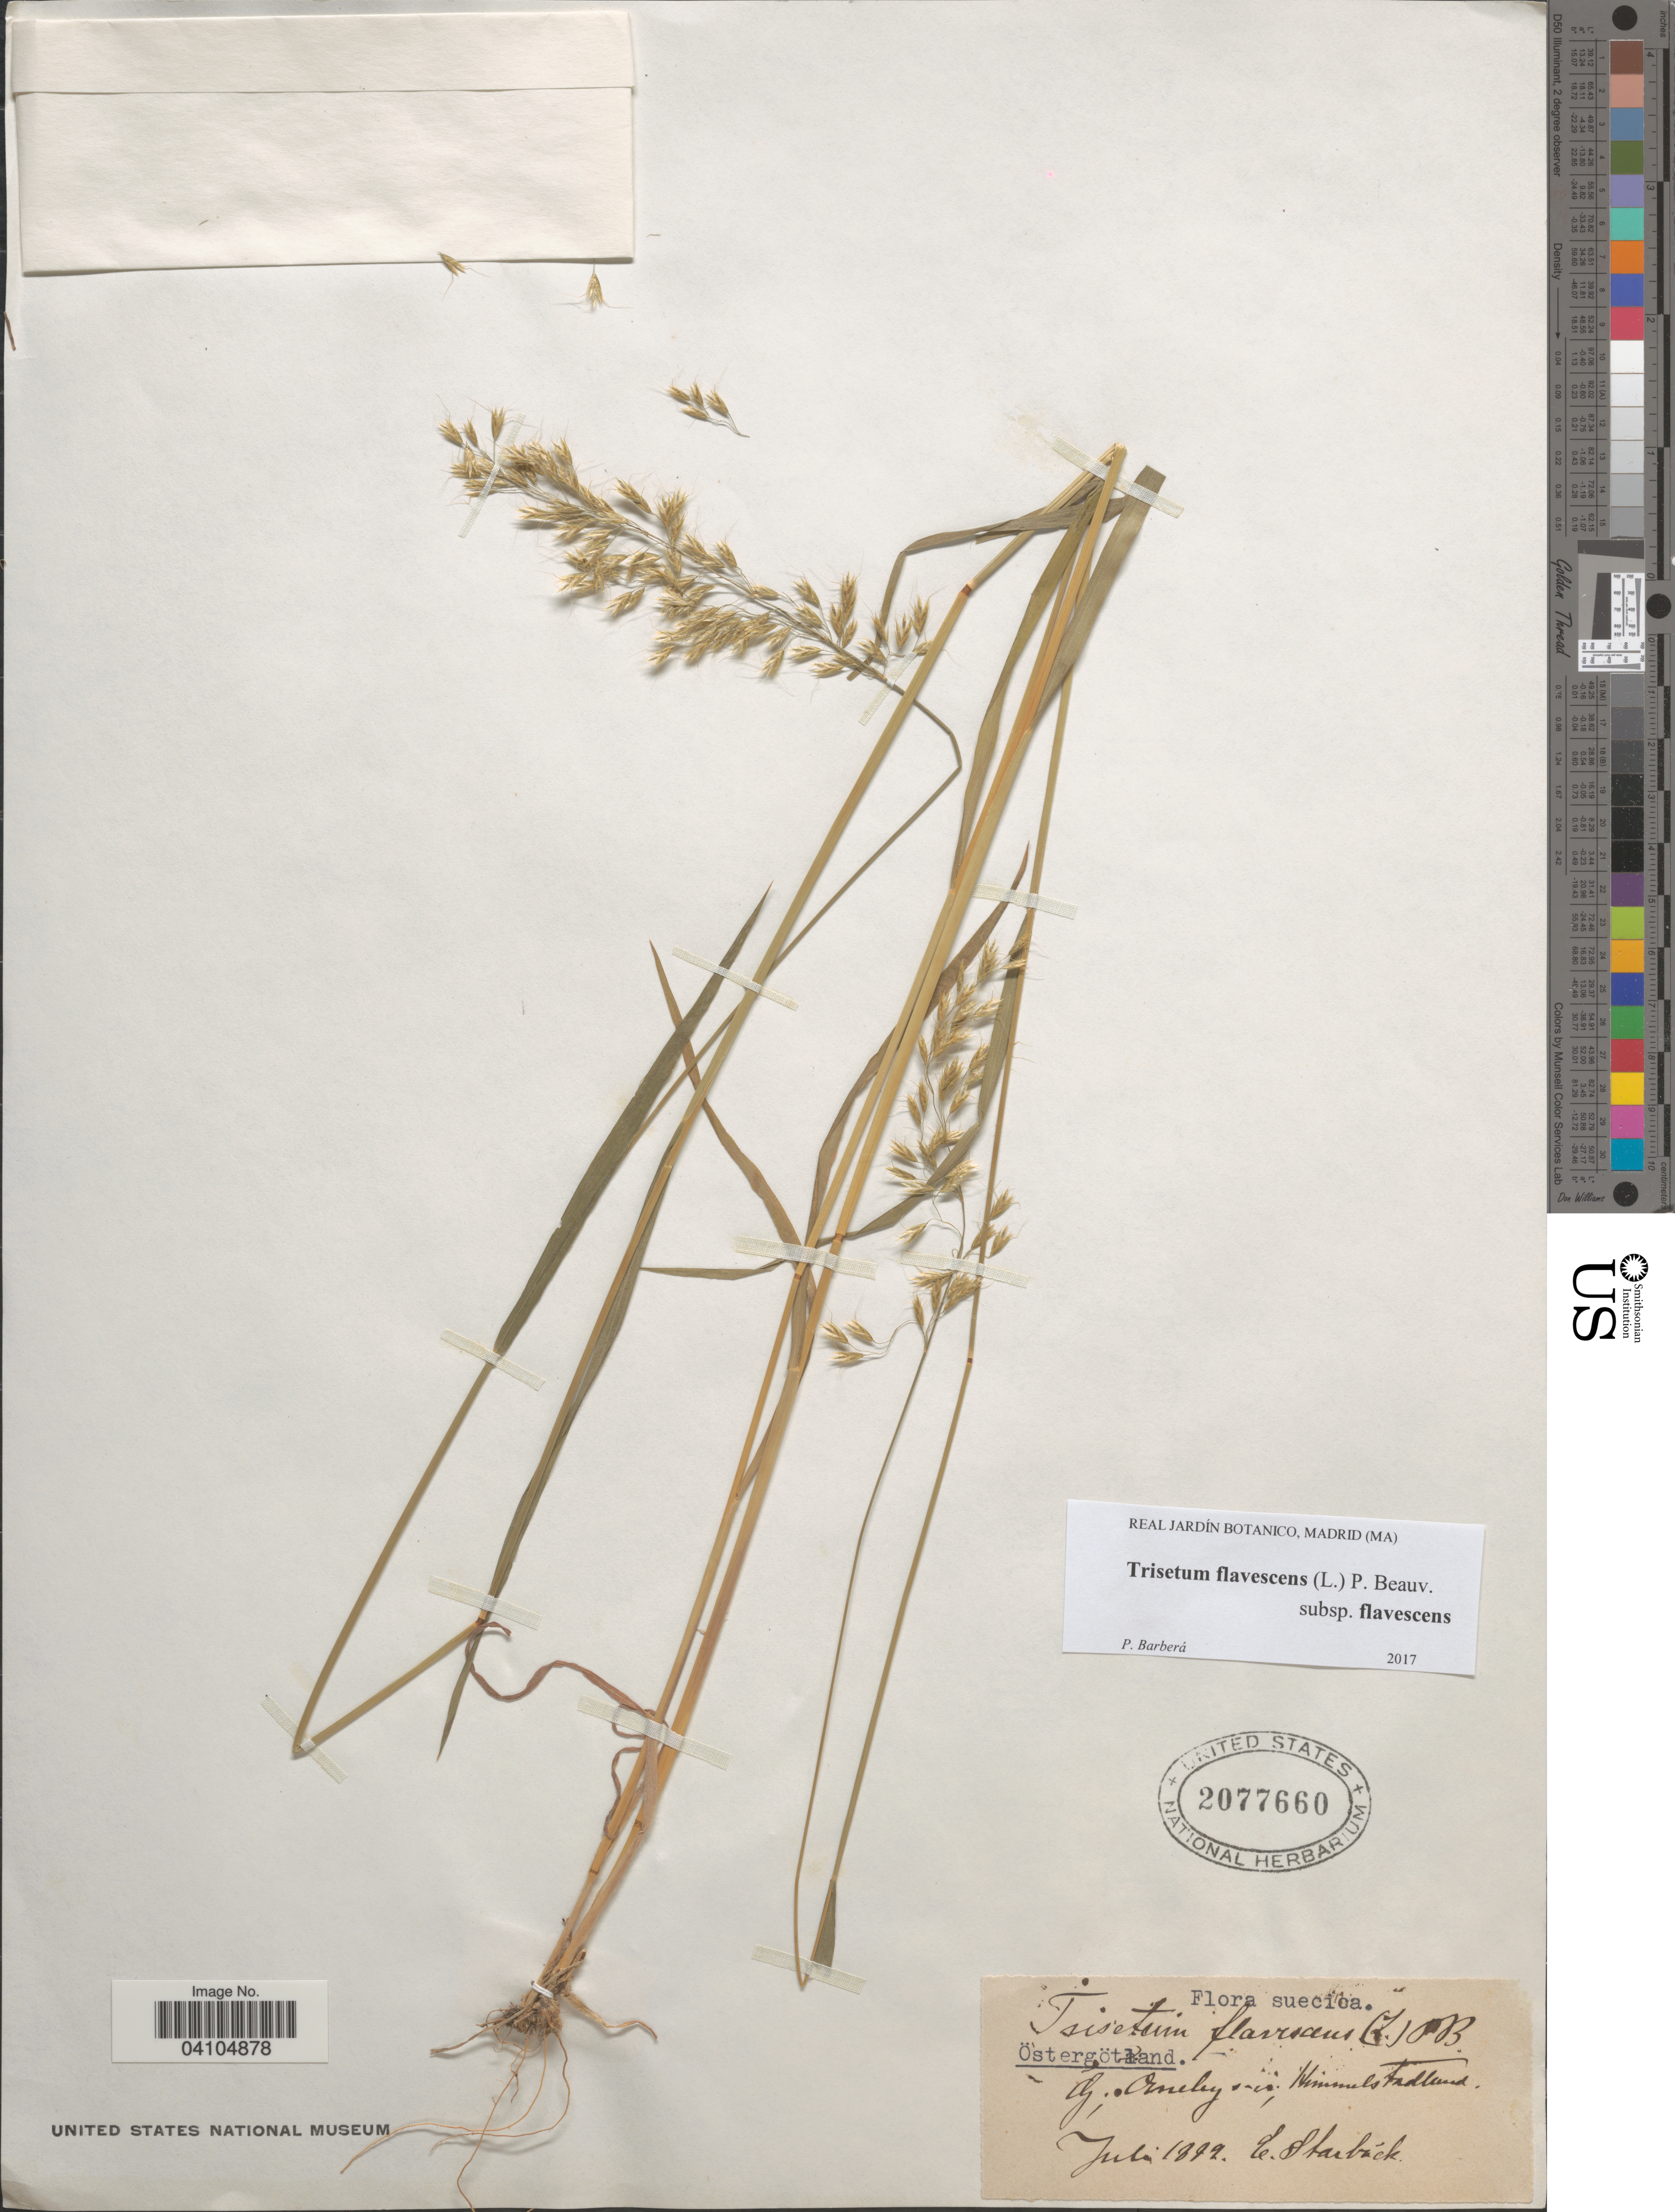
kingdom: Plantae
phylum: Tracheophyta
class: Liliopsida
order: Poales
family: Poaceae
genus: Trisetum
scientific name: Trisetum flavescens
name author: (L.) P. Beauv.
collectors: Starbuck, T.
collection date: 1899-07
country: Sweden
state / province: Ostergotland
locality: Suecica. Östergötland. Og; Omeby [interpreted] s:n. Himmels Fadlund.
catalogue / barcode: US 2077660